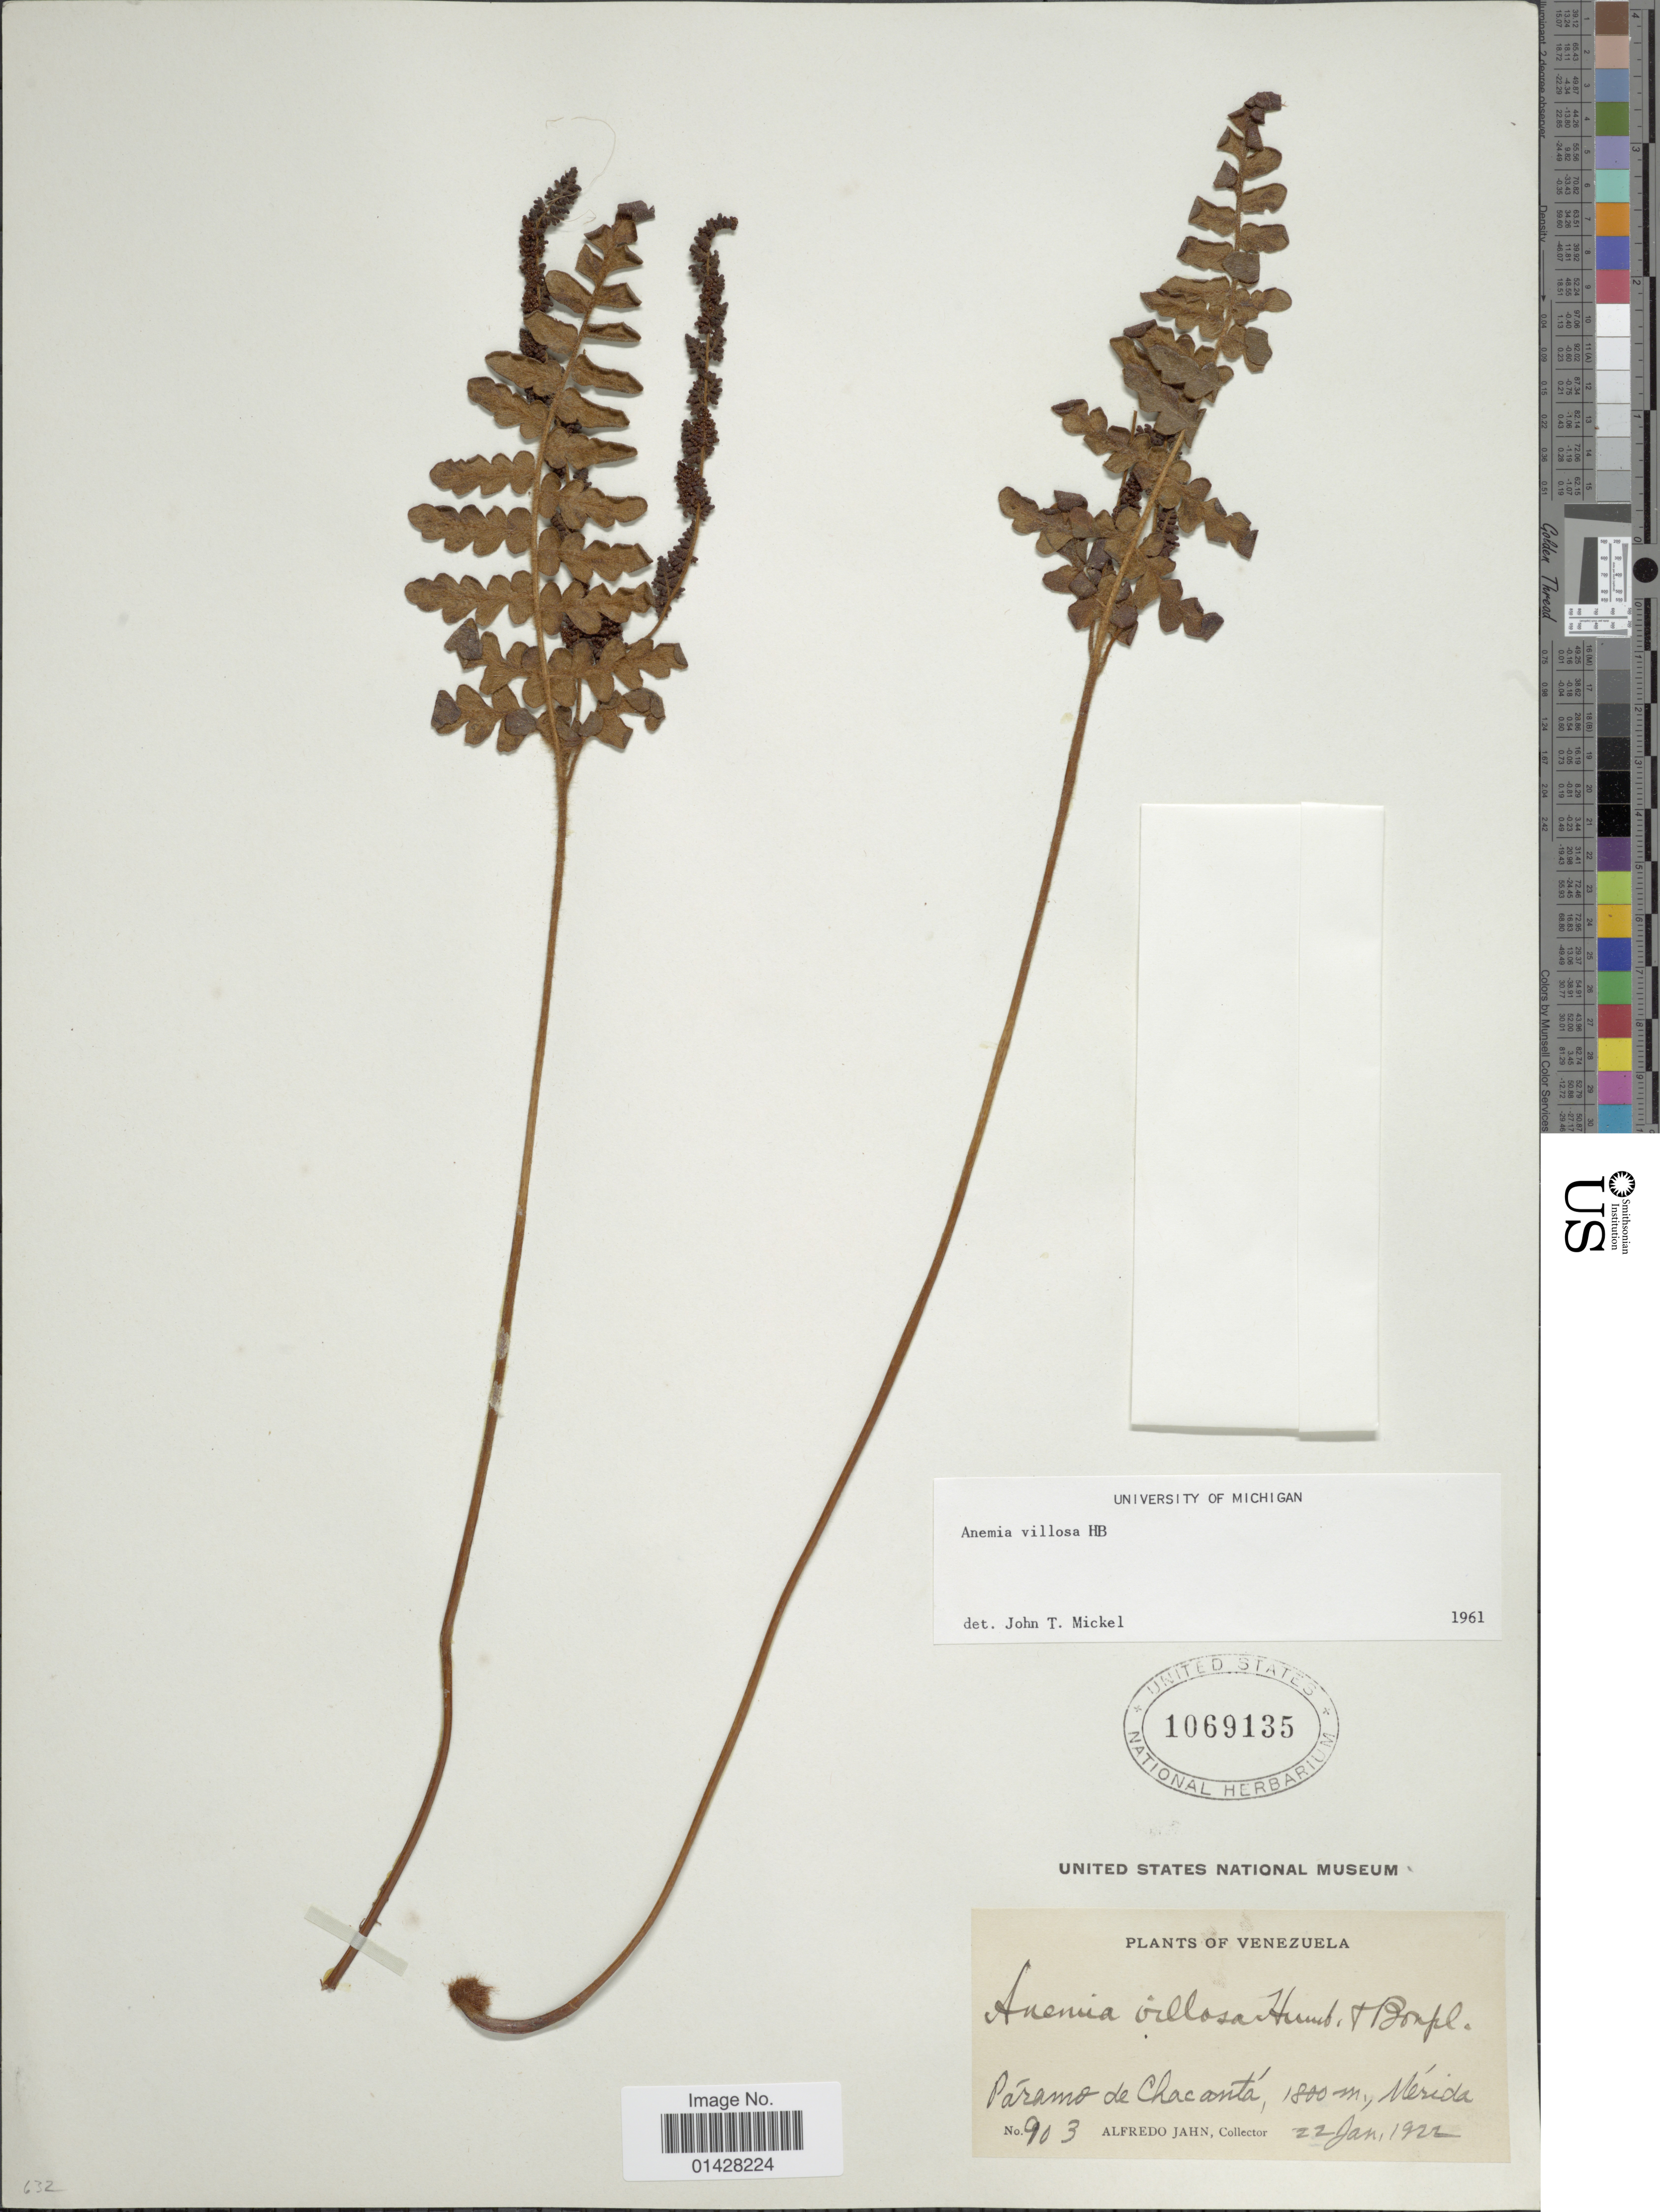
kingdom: Plantae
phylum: Tracheophyta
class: Polypodiopsida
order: Schizaeales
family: Anemiaceae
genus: Anemia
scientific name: Anemia villosa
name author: Humb. & Bonpl. ex Willd.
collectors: A. Jahn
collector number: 903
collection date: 1922-01-22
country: Venezuela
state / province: Mérida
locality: Páramo de Chacantá, Mérida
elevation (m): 1800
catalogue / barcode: US 1069135